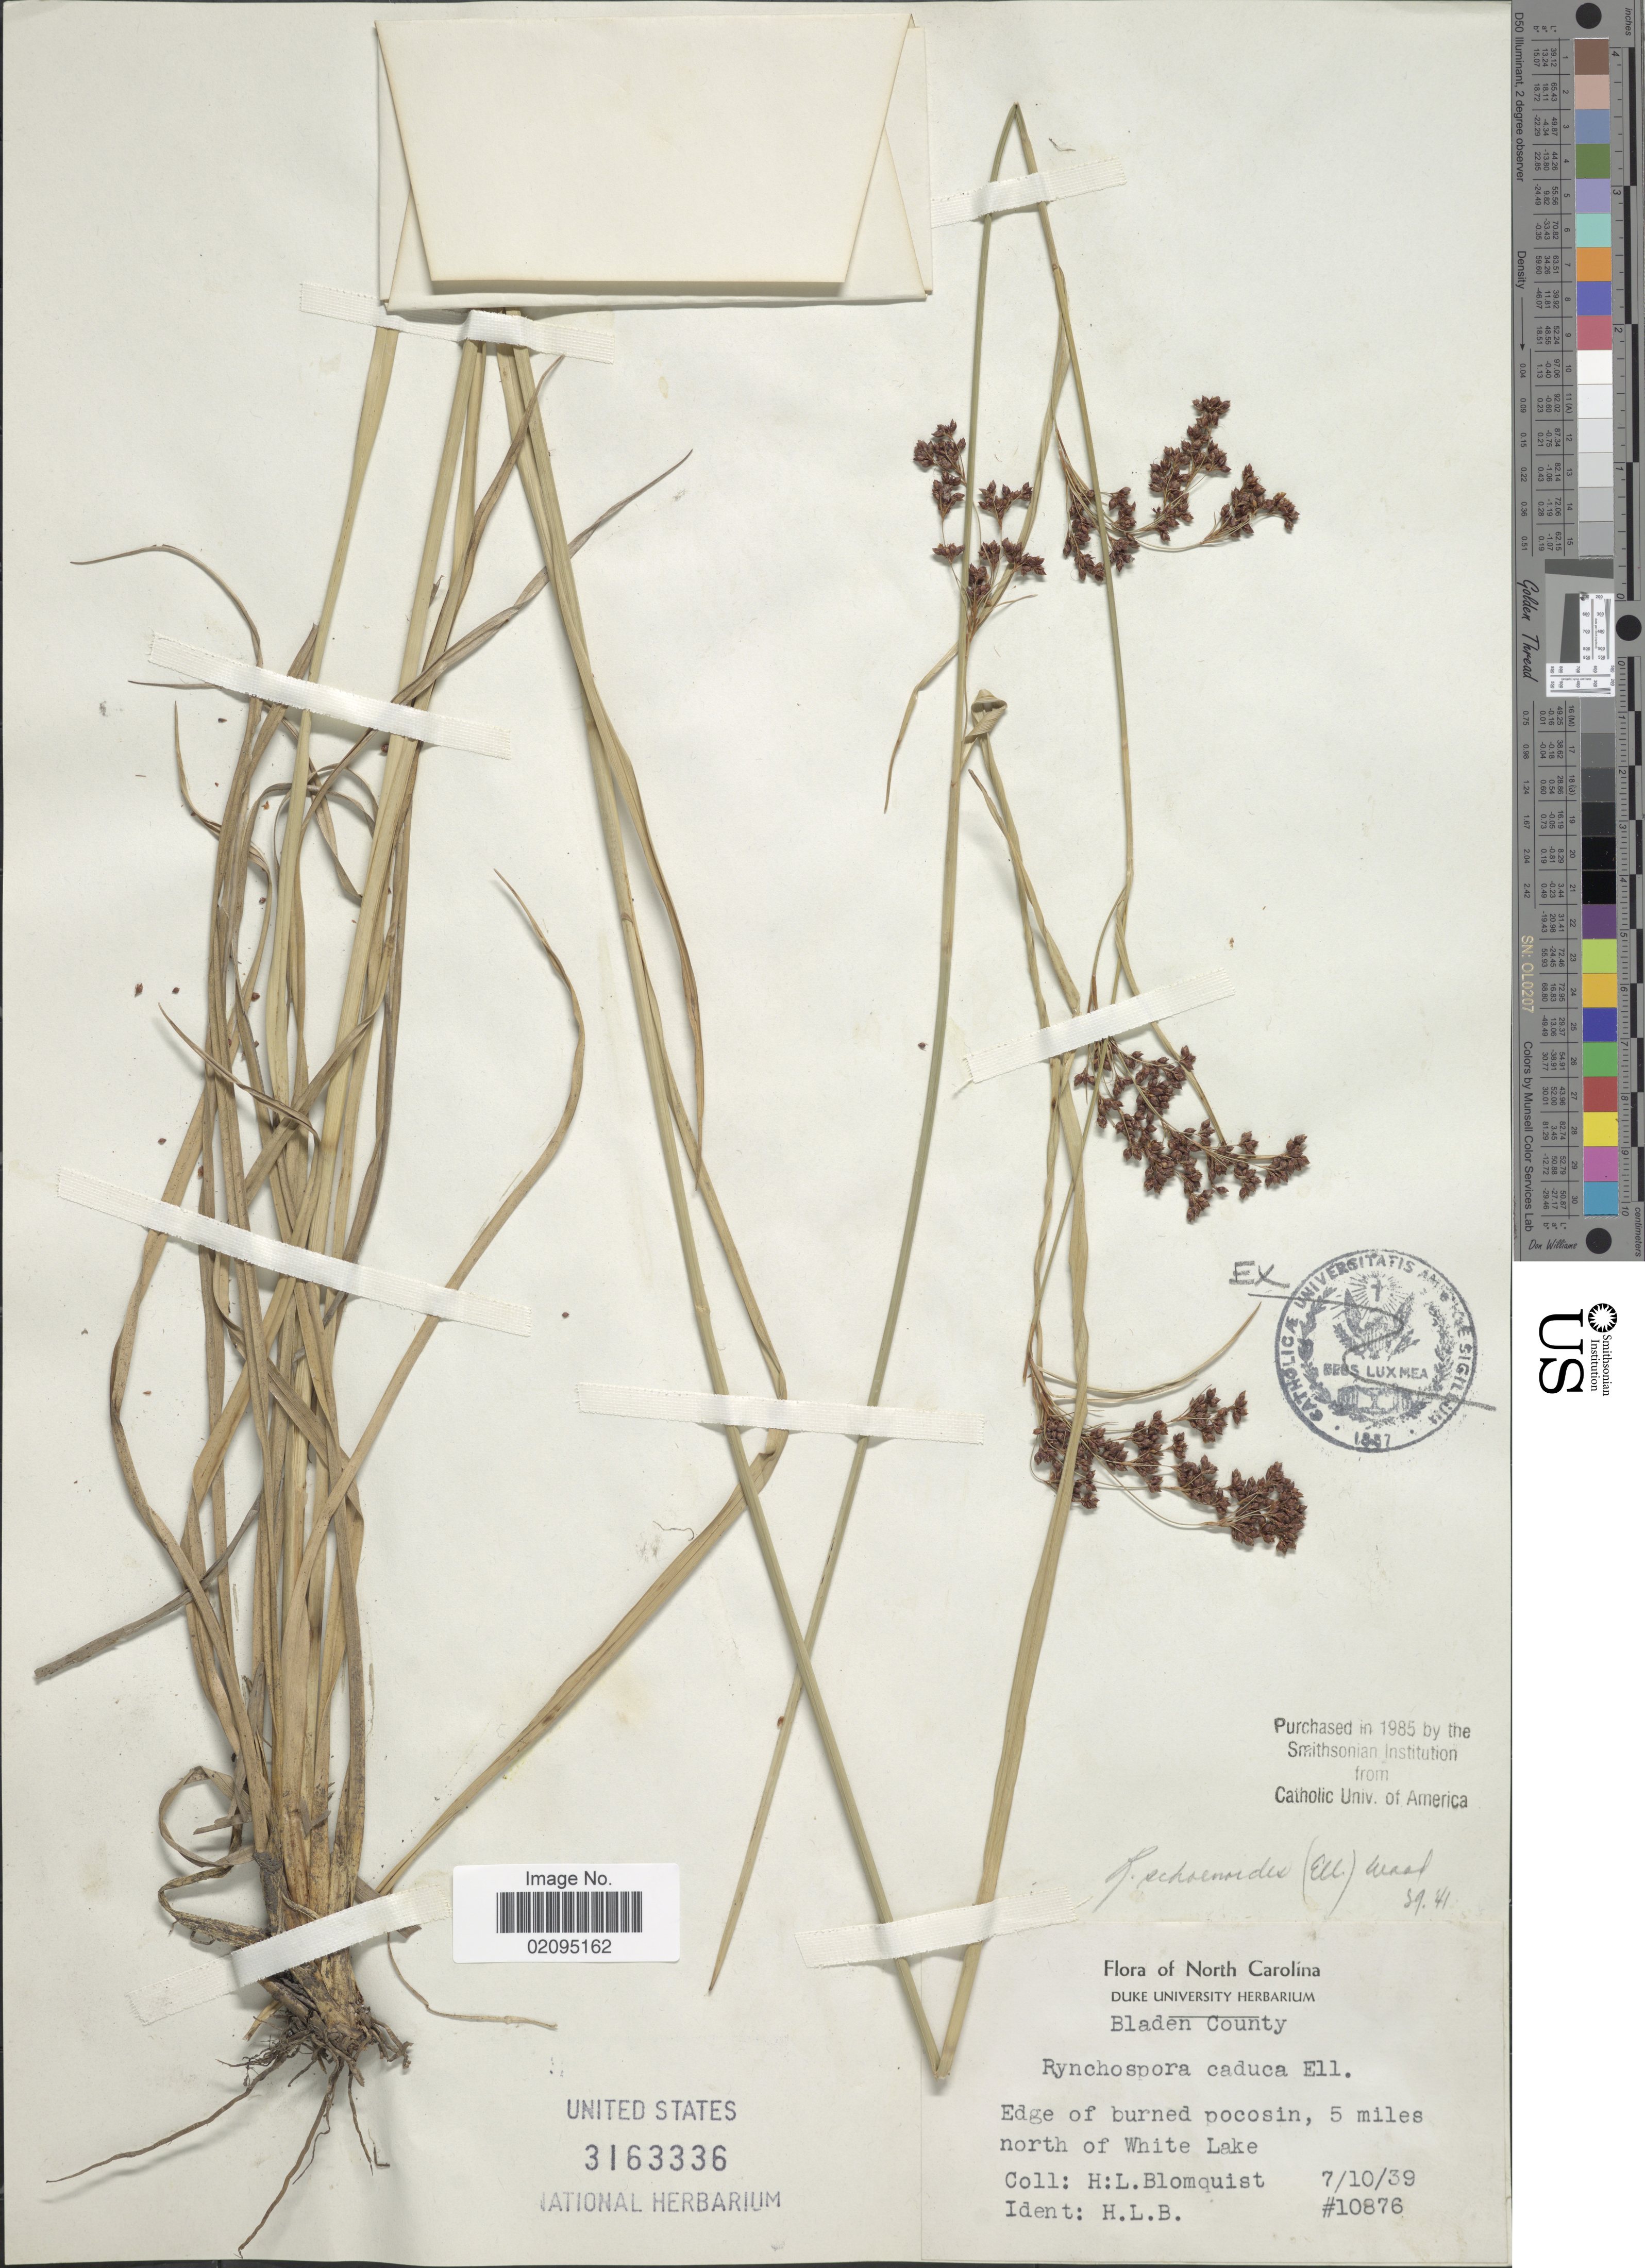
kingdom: Plantae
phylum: Tracheophyta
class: Liliopsida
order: Poales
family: Cyperaceae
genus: Rhynchospora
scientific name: Rhynchospora elliottii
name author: A. Dietr.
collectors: H. Blomquist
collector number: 10876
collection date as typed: Transcribed d/m/y: 10/7/39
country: United States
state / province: North Carolina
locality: Bladen County. 5 miles north of White Lake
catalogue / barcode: US 3163336